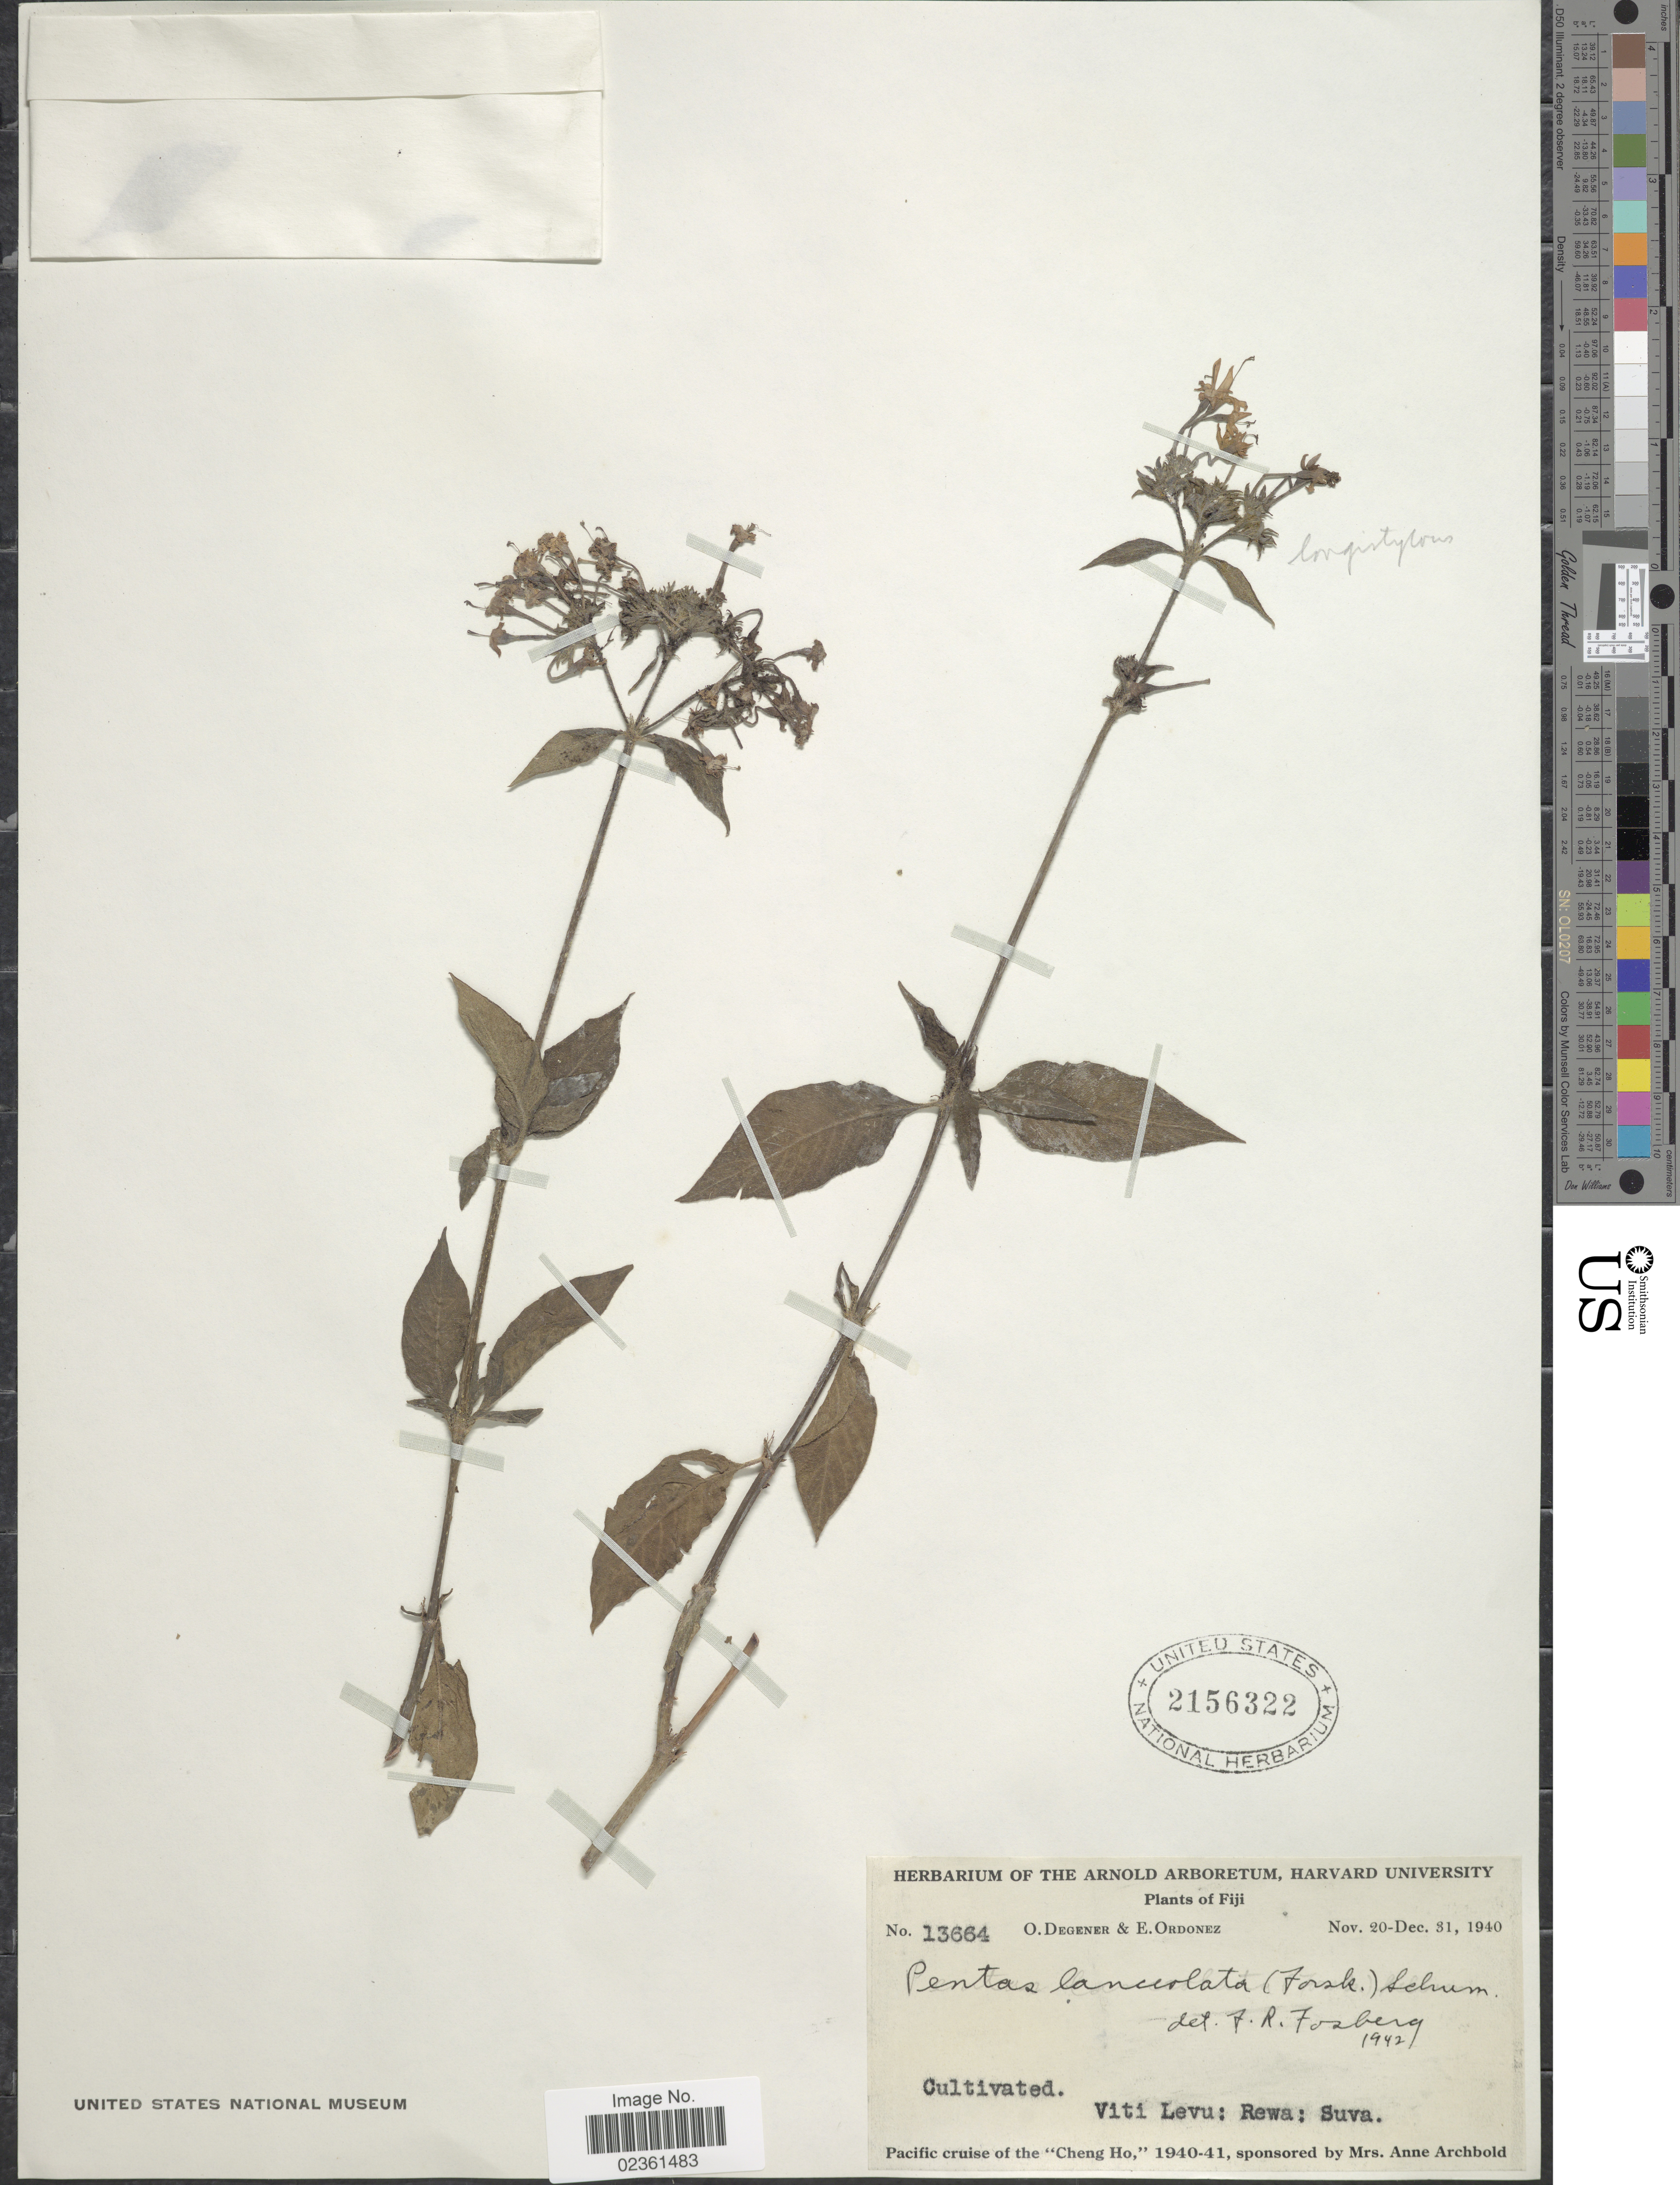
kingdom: Plantae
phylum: Tracheophyta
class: Magnoliopsida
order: Gentianales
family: Rubiaceae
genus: Pentas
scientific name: Pentas lanceolata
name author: (Forssk.) Deflers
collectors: O. Degener & E. Ordonez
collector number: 13664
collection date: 1940-11-20/1940-12-31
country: Fiji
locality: Cultivated, Viti Levu: Rewa: Suva.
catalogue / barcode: US 2156322